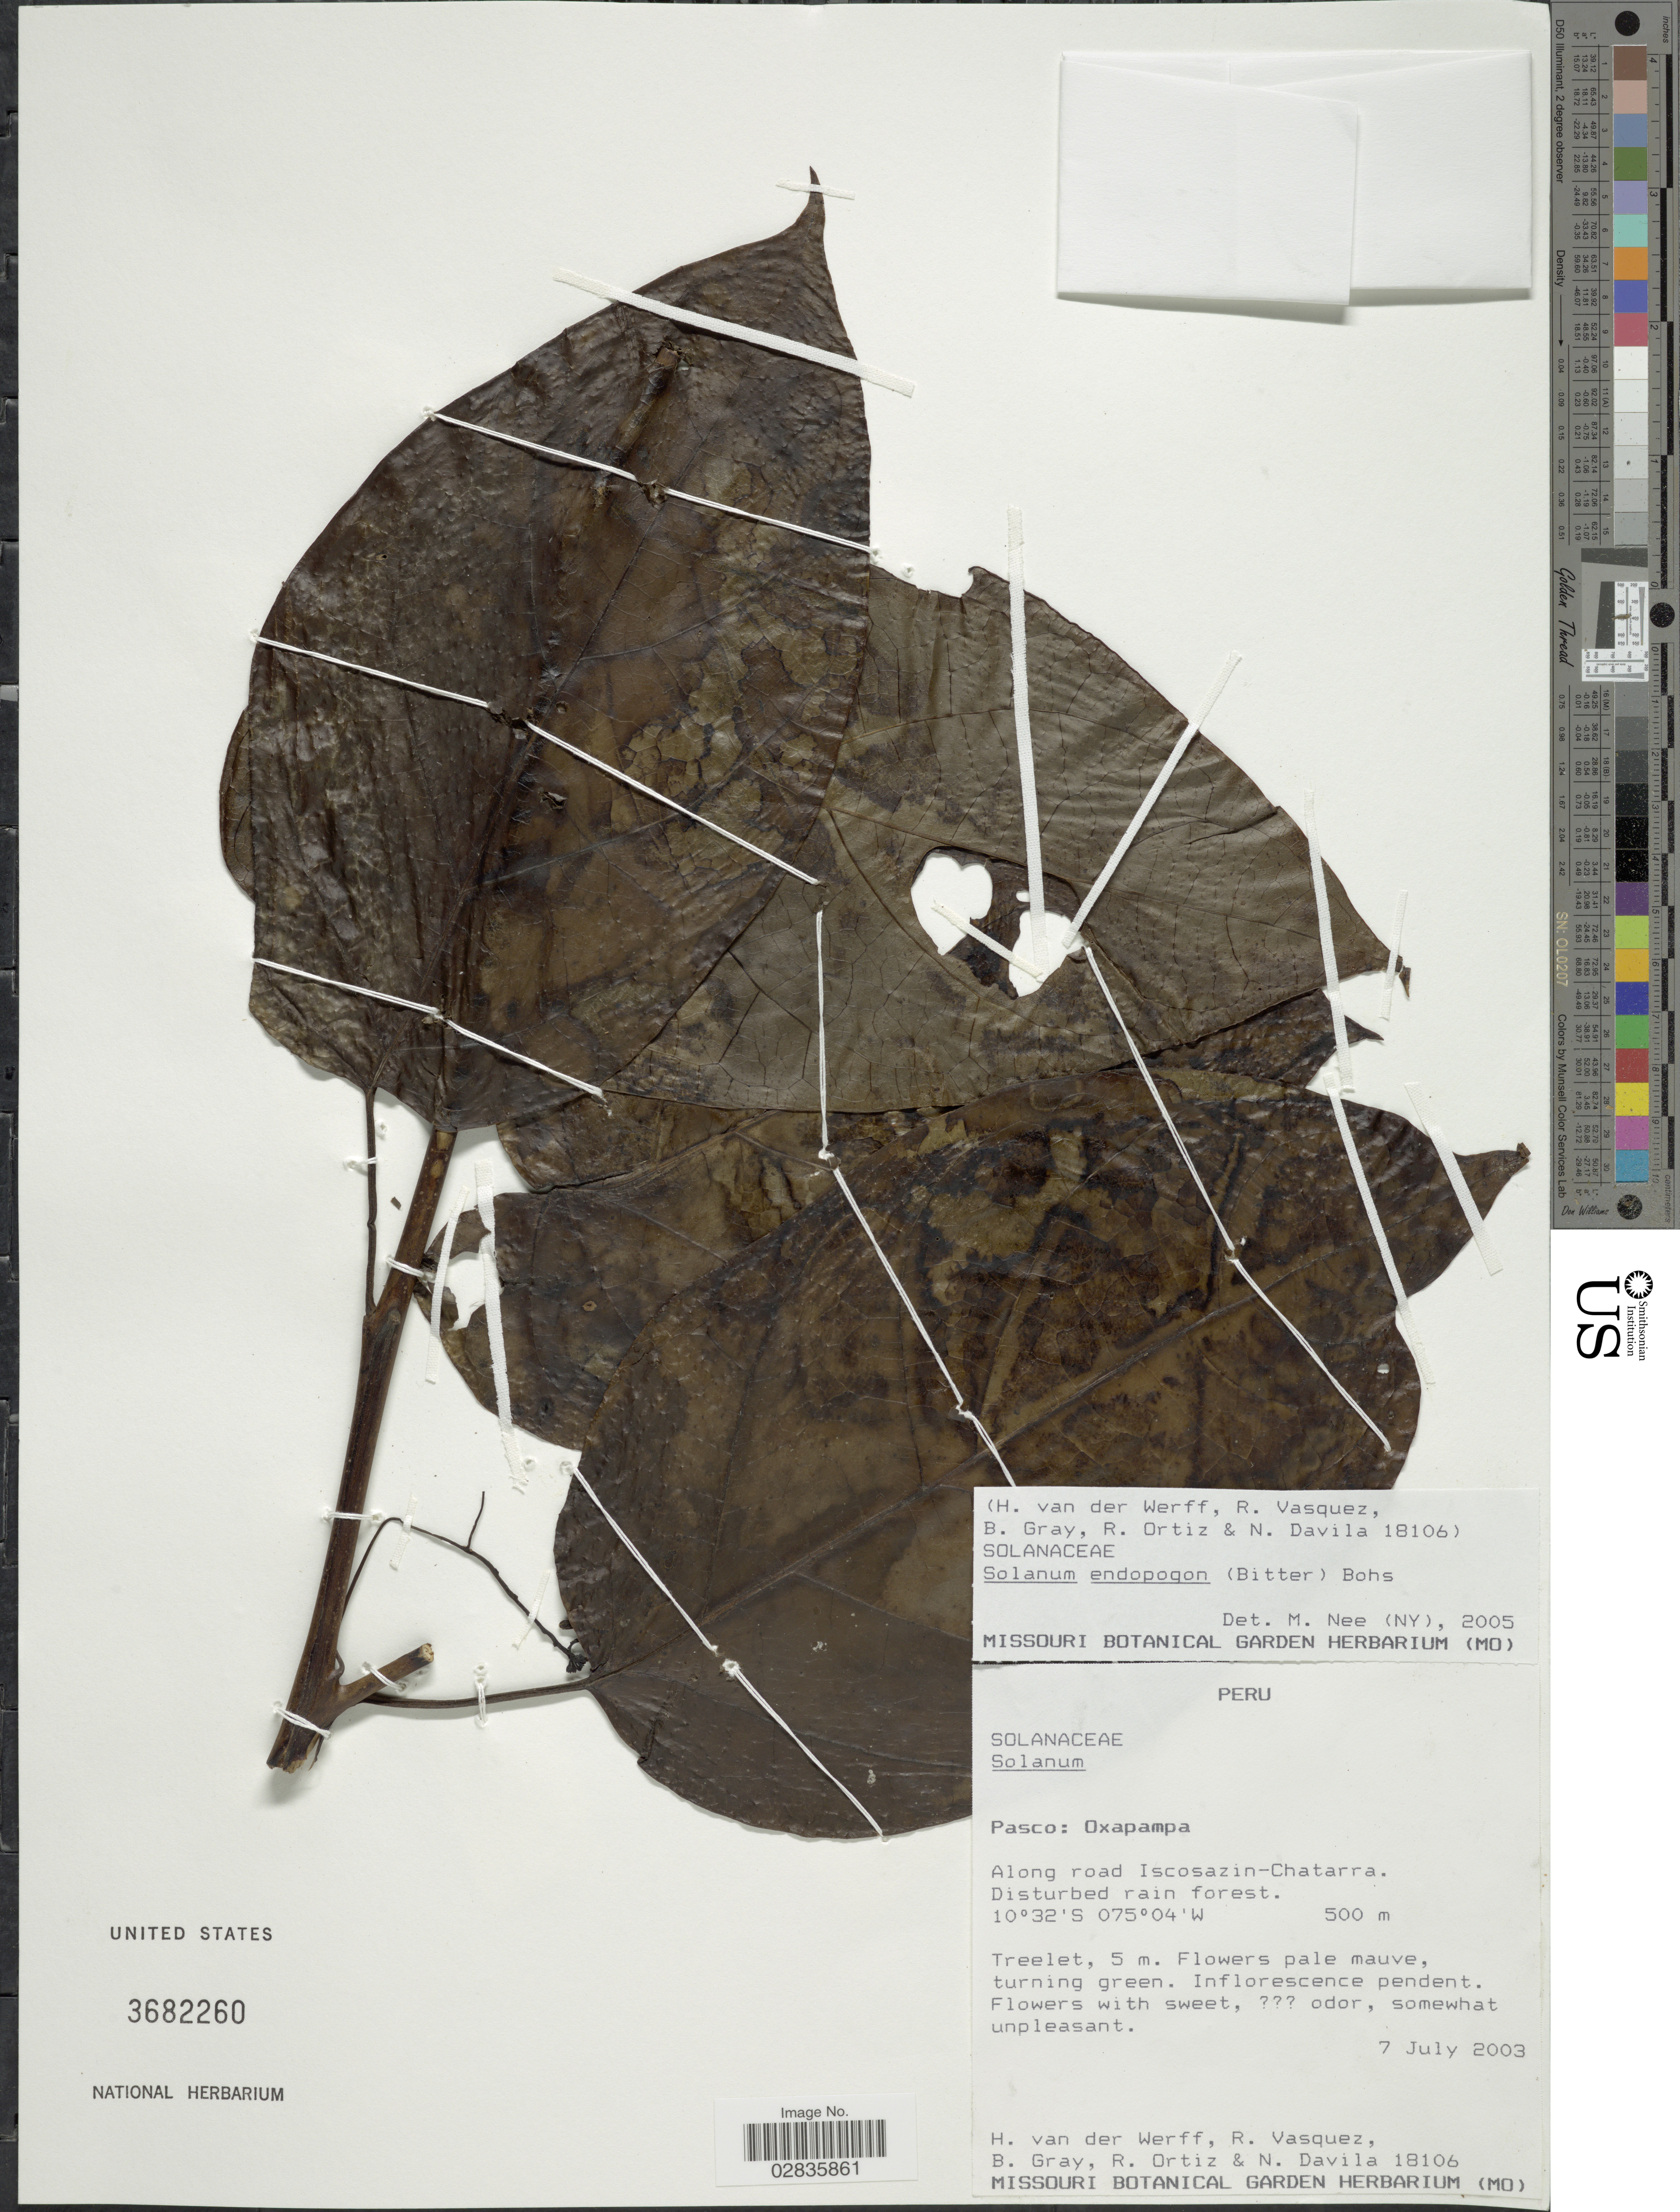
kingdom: Plantae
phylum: Tracheophyta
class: Magnoliopsida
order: Solanales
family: Solanaceae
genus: Solanum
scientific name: Solanum endopogon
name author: (Bitter) Bohs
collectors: H. van der Werff, R. Vasquez, B. Gray, R. Ortiz & R. Davila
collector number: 18106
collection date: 2003-07-07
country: Peru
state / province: Pasco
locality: Oxapampa. Along road Iscosazin-Chatarra.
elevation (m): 500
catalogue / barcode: US 3682260